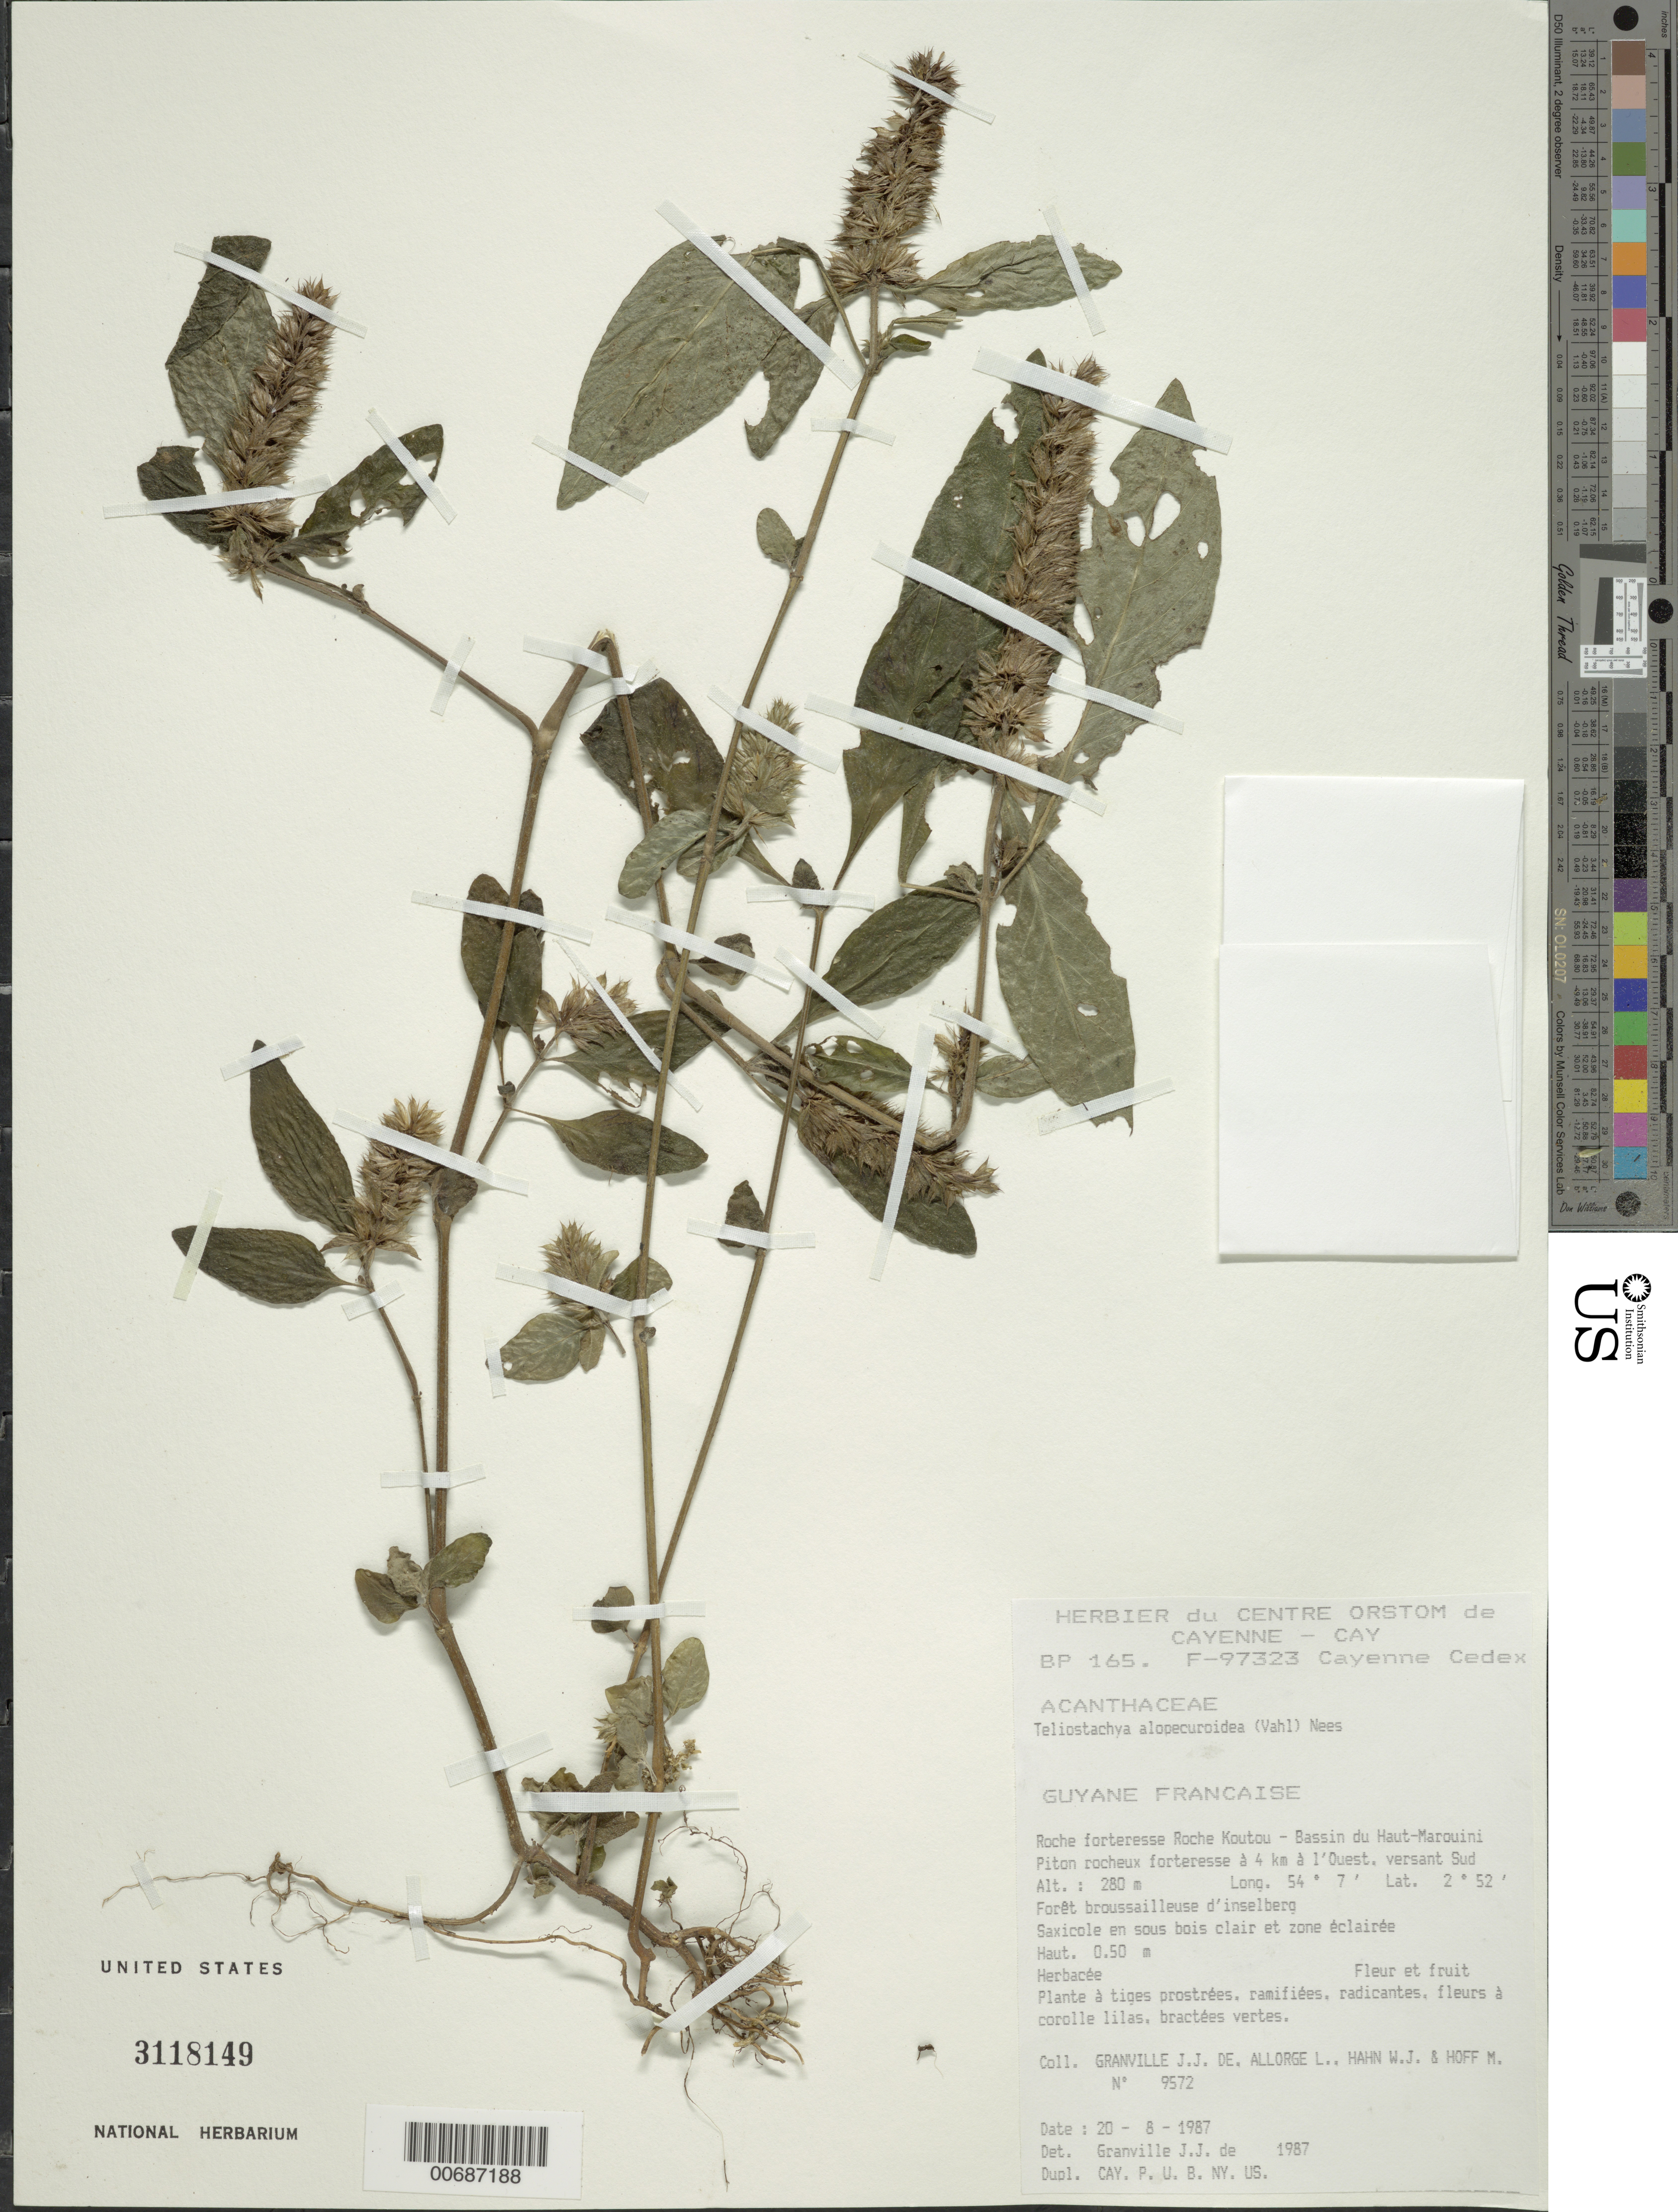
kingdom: Plantae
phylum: Tracheophyta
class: Magnoliopsida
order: Lamiales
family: Acanthaceae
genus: Teliostachya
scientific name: Teliostachya alopecuroidea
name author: (Vahl) Nees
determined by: Granville, J. J. de, (CAY), Institut de Recherche pour le Developpement (IRD) (FRENCH GUIANA)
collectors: J.-J. de Granville, L. Allorge, W. J. Hahn & M. Hoff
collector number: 9572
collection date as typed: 20-Aug-87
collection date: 1987-08-20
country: French Guiana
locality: Roche Koutou, Bassin du Haut-Marouini. Piton rocheux forteresse a 4 km a l'Oust. versant Sud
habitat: Forêt broussailleuses d' inselberg.Saxicole en sous bois clair et zone eclairee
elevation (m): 280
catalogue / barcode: US 3118149